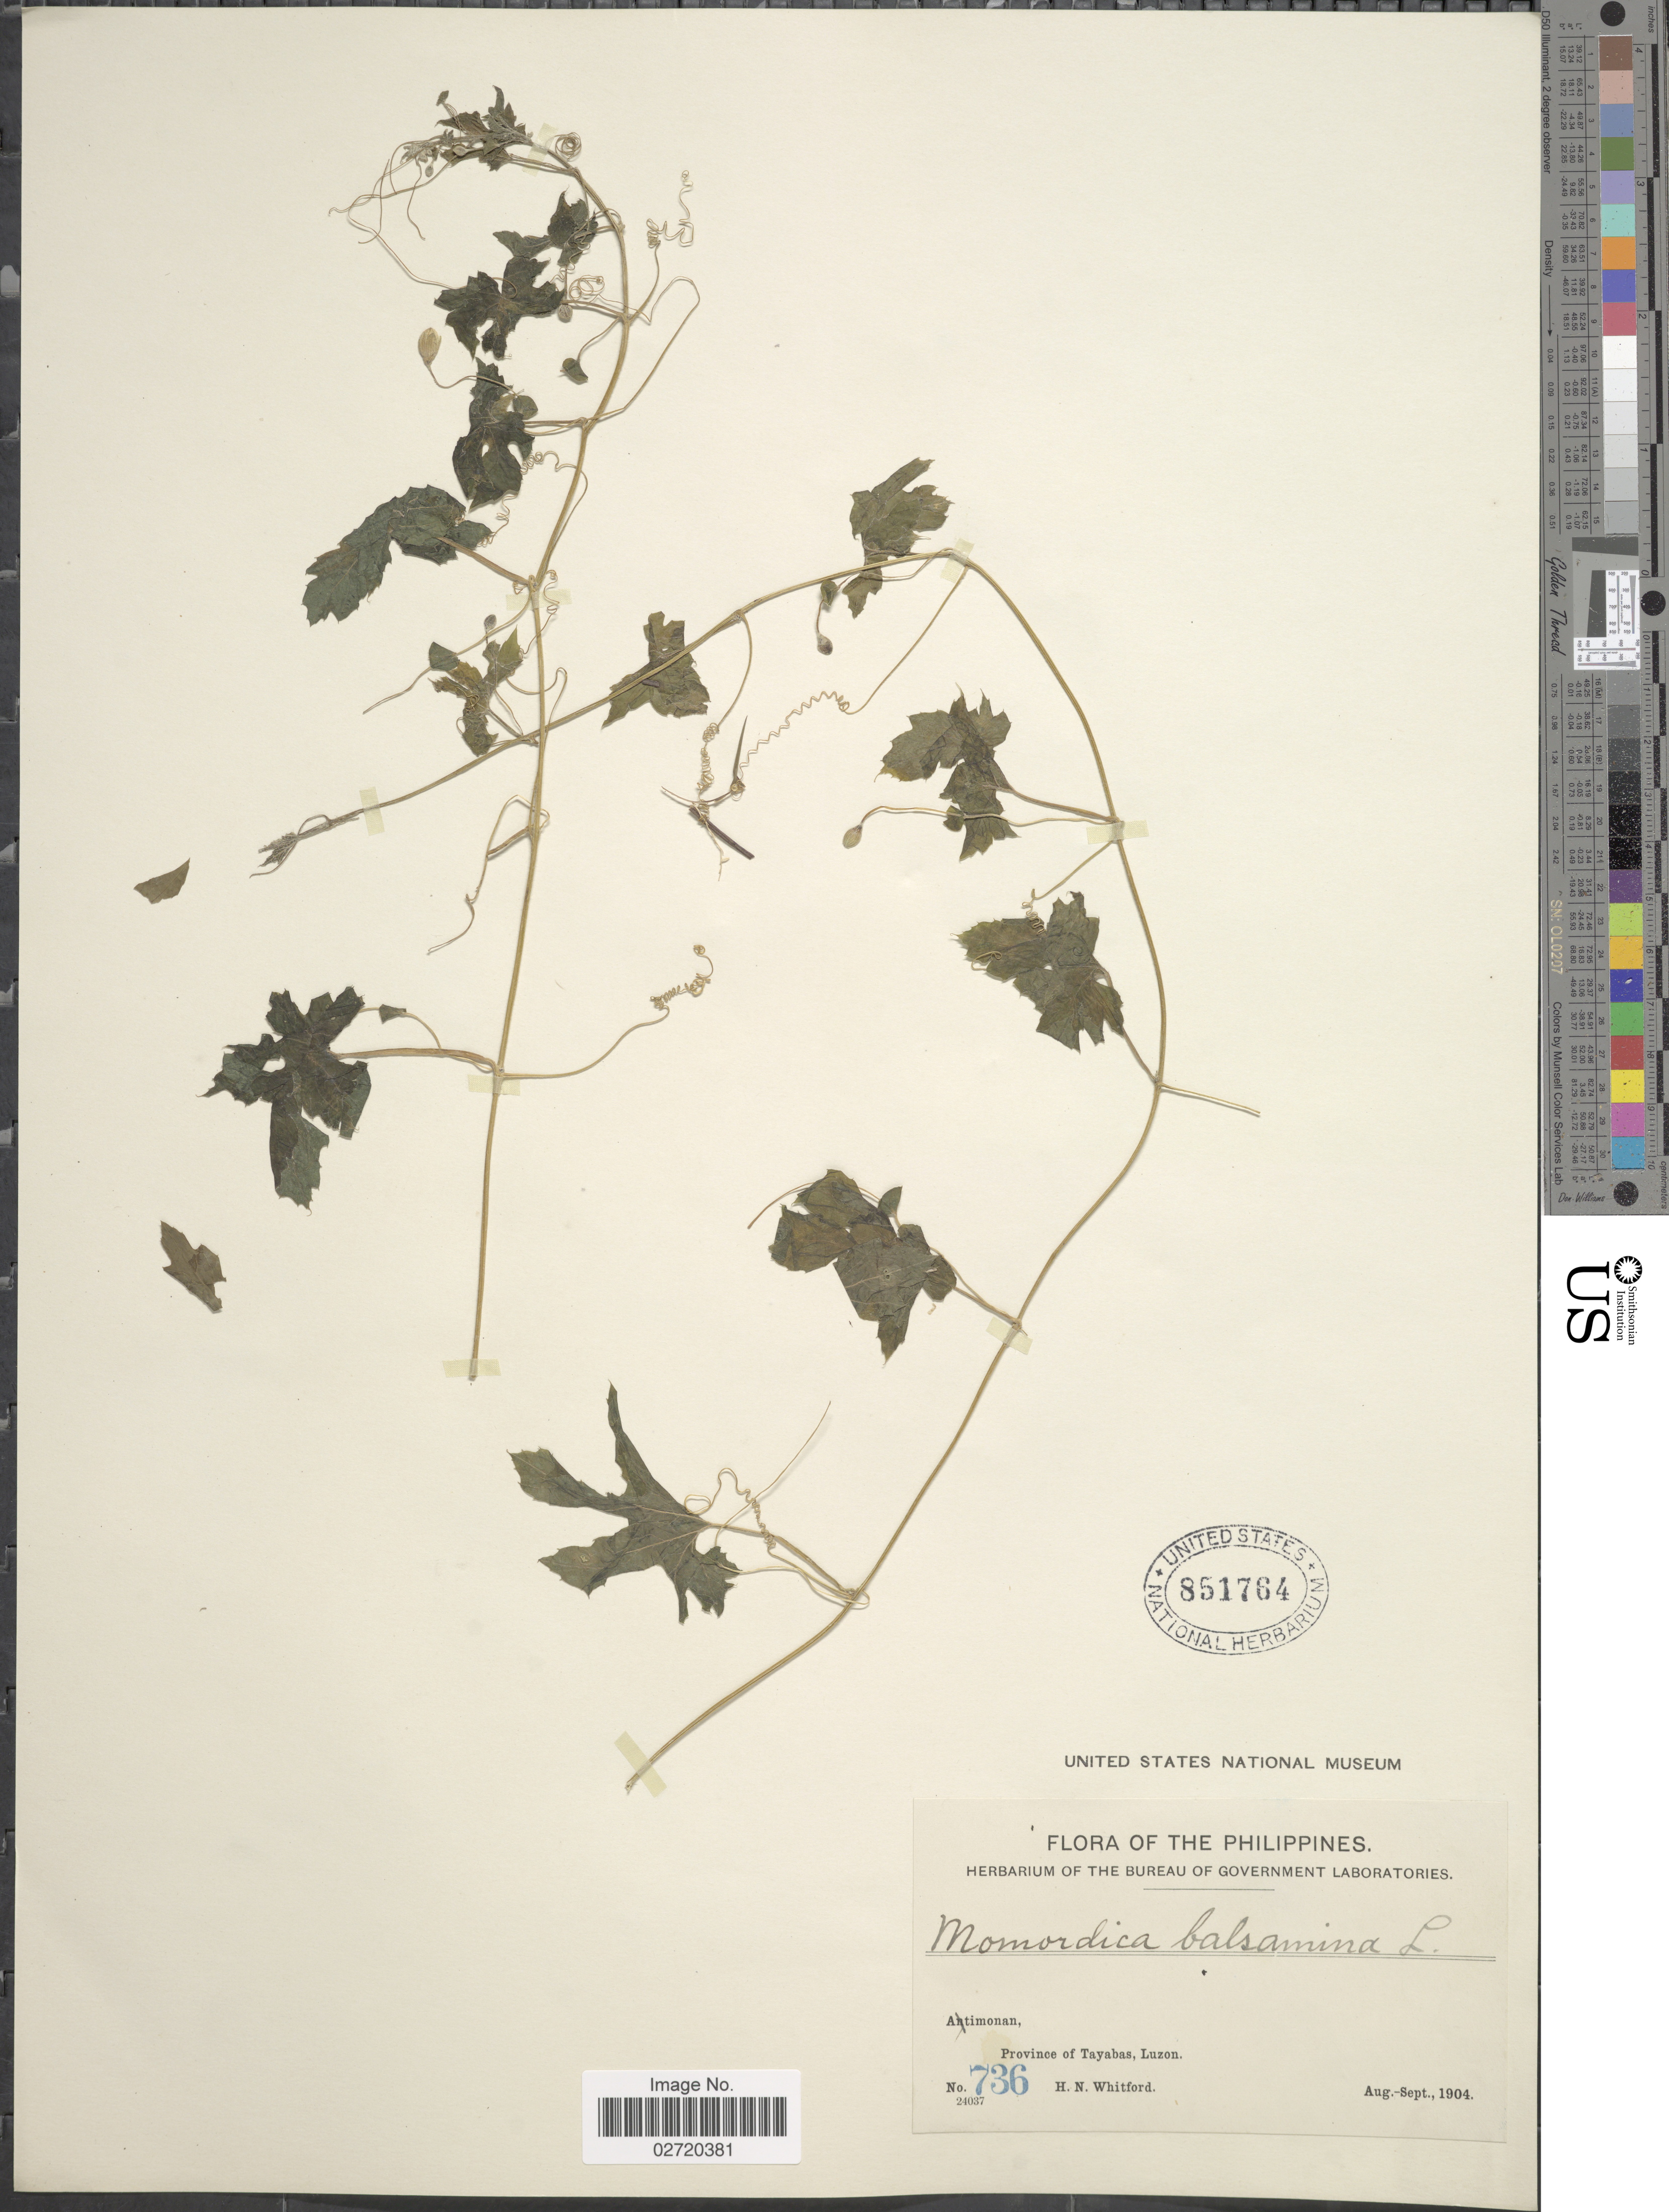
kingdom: Plantae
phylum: Tracheophyta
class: Magnoliopsida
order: Cucurbitales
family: Cucurbitaceae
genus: Momordica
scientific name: Momordica charantia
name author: L.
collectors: H. N. Whitford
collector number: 736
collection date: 1904-08/1904-09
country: Philippines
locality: Atimonan, Province of Tayabas, Luzon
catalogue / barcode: US 851764